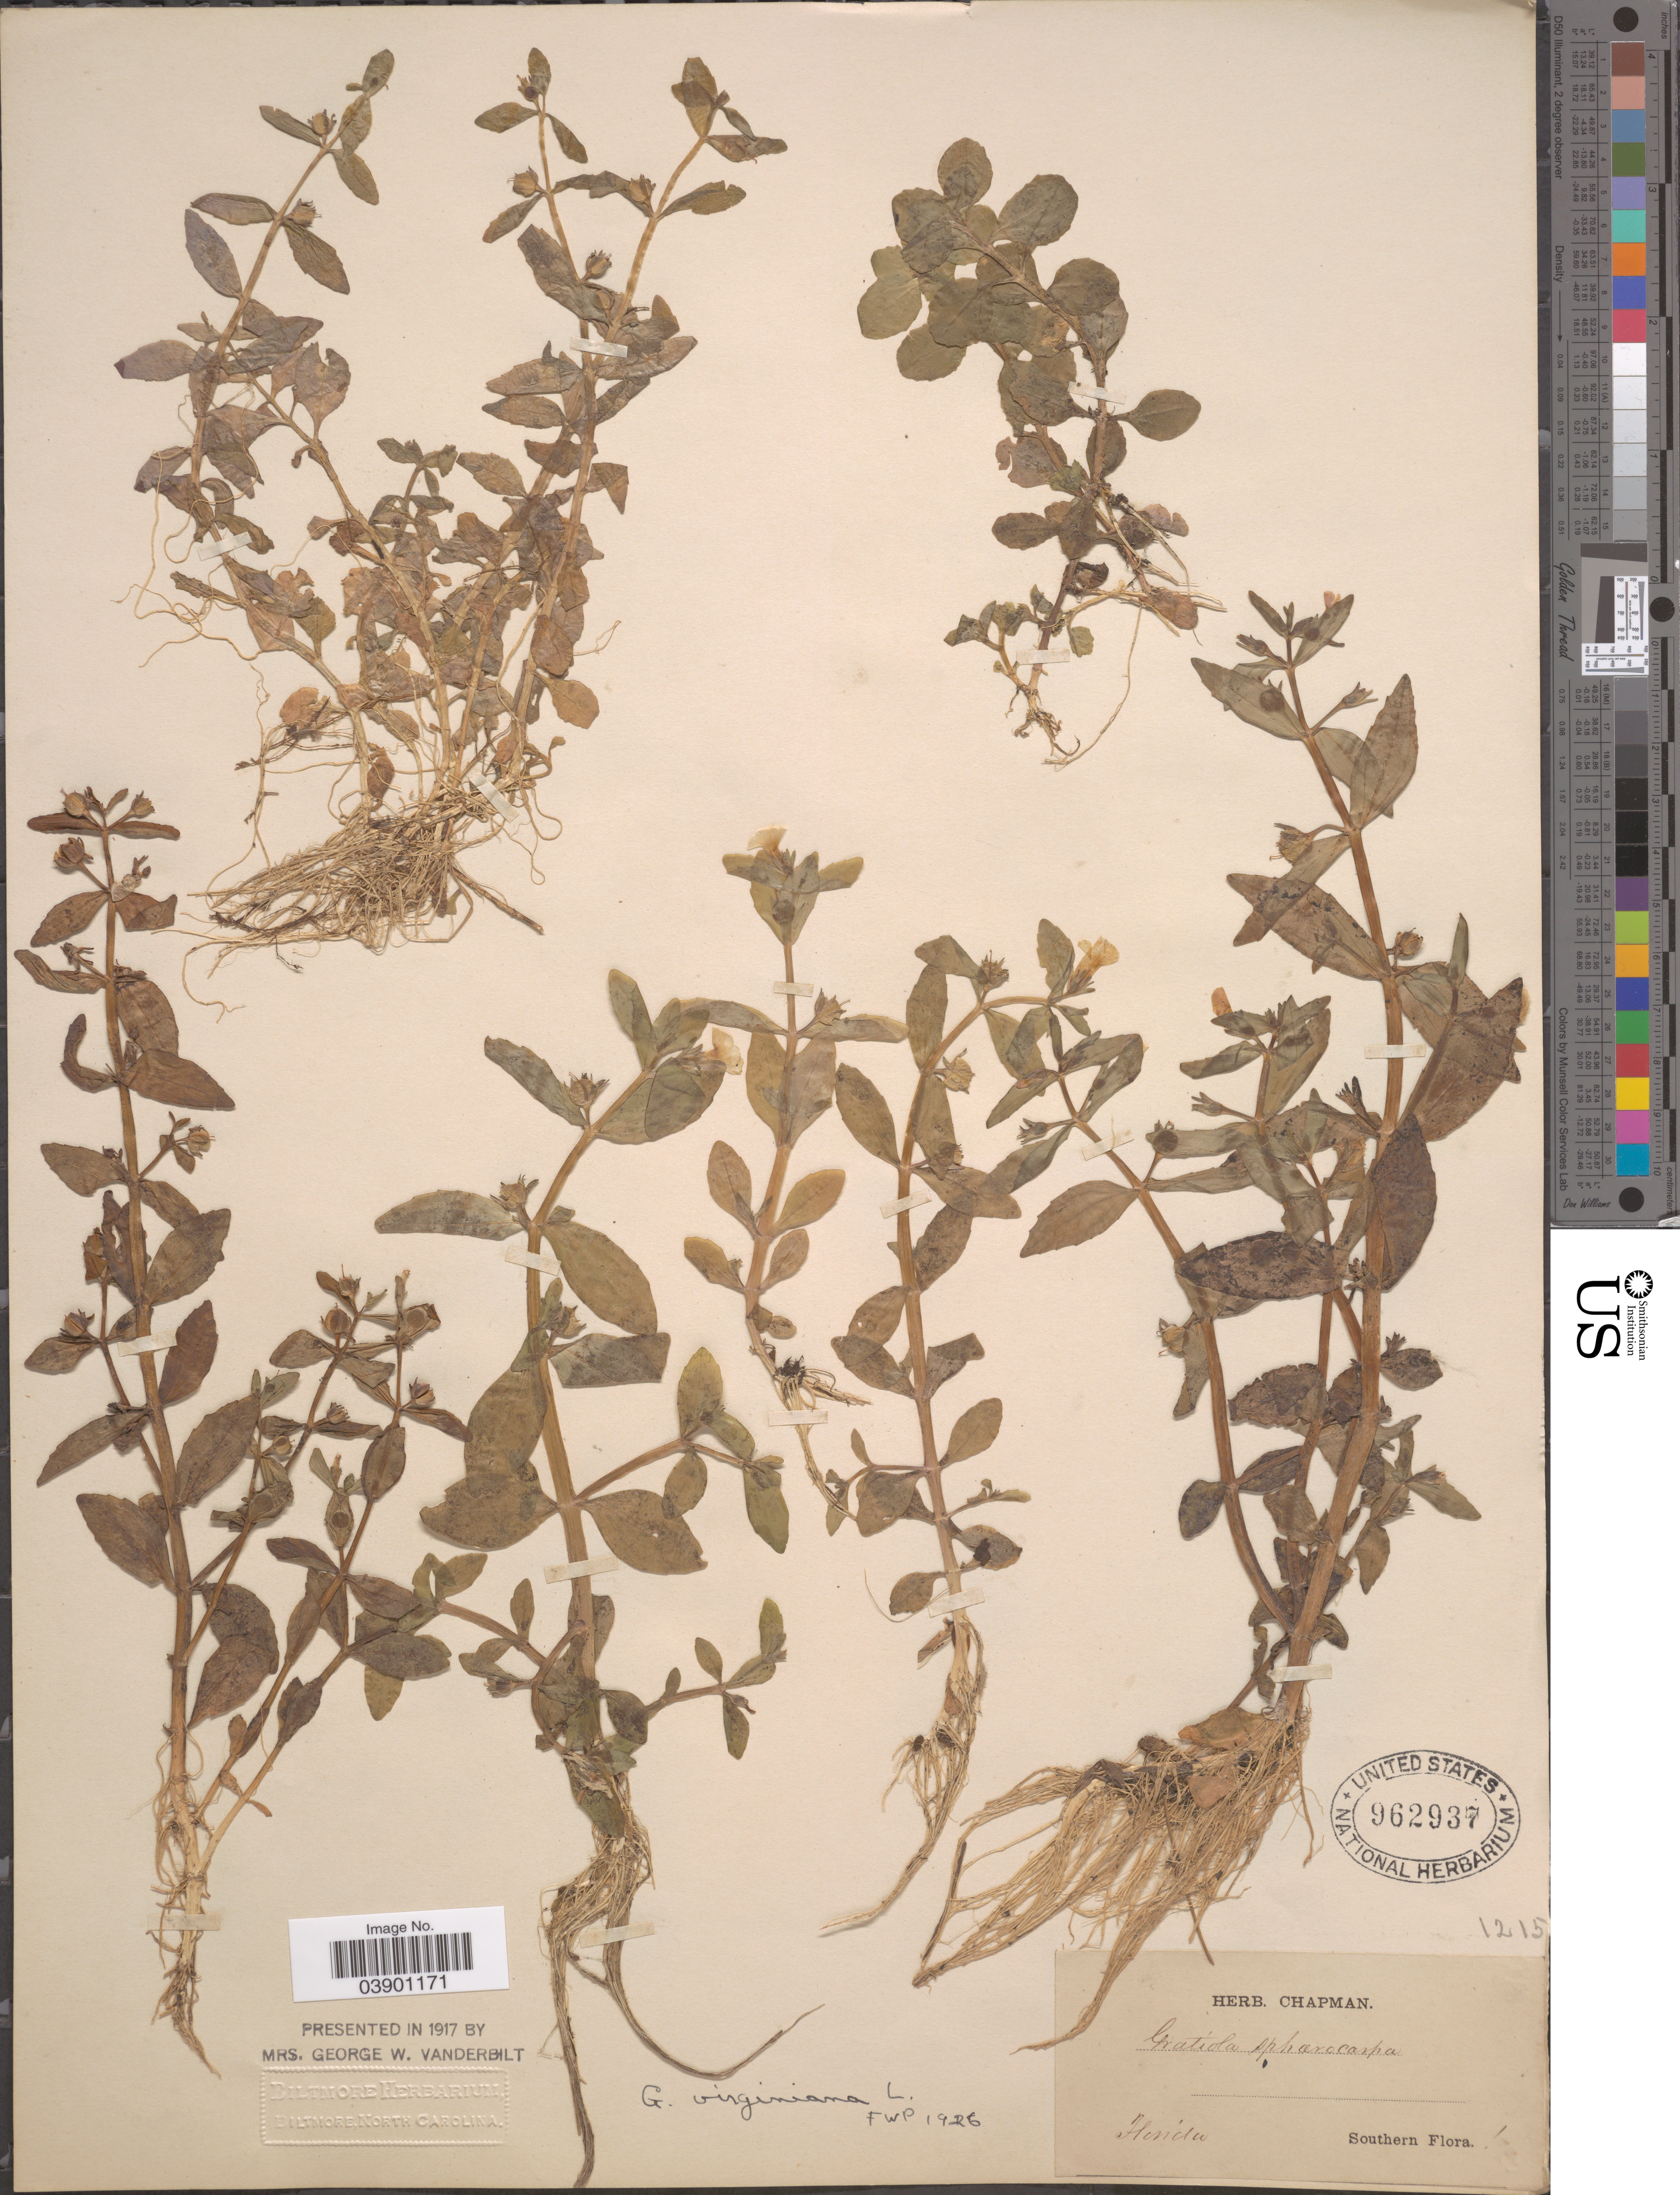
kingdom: Plantae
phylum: Tracheophyta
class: Magnoliopsida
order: Lamiales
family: Plantaginaceae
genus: Gratiola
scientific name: Gratiola virginiana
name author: L.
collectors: ex herb. Chapman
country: United States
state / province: Florida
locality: Southern.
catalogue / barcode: US 962937